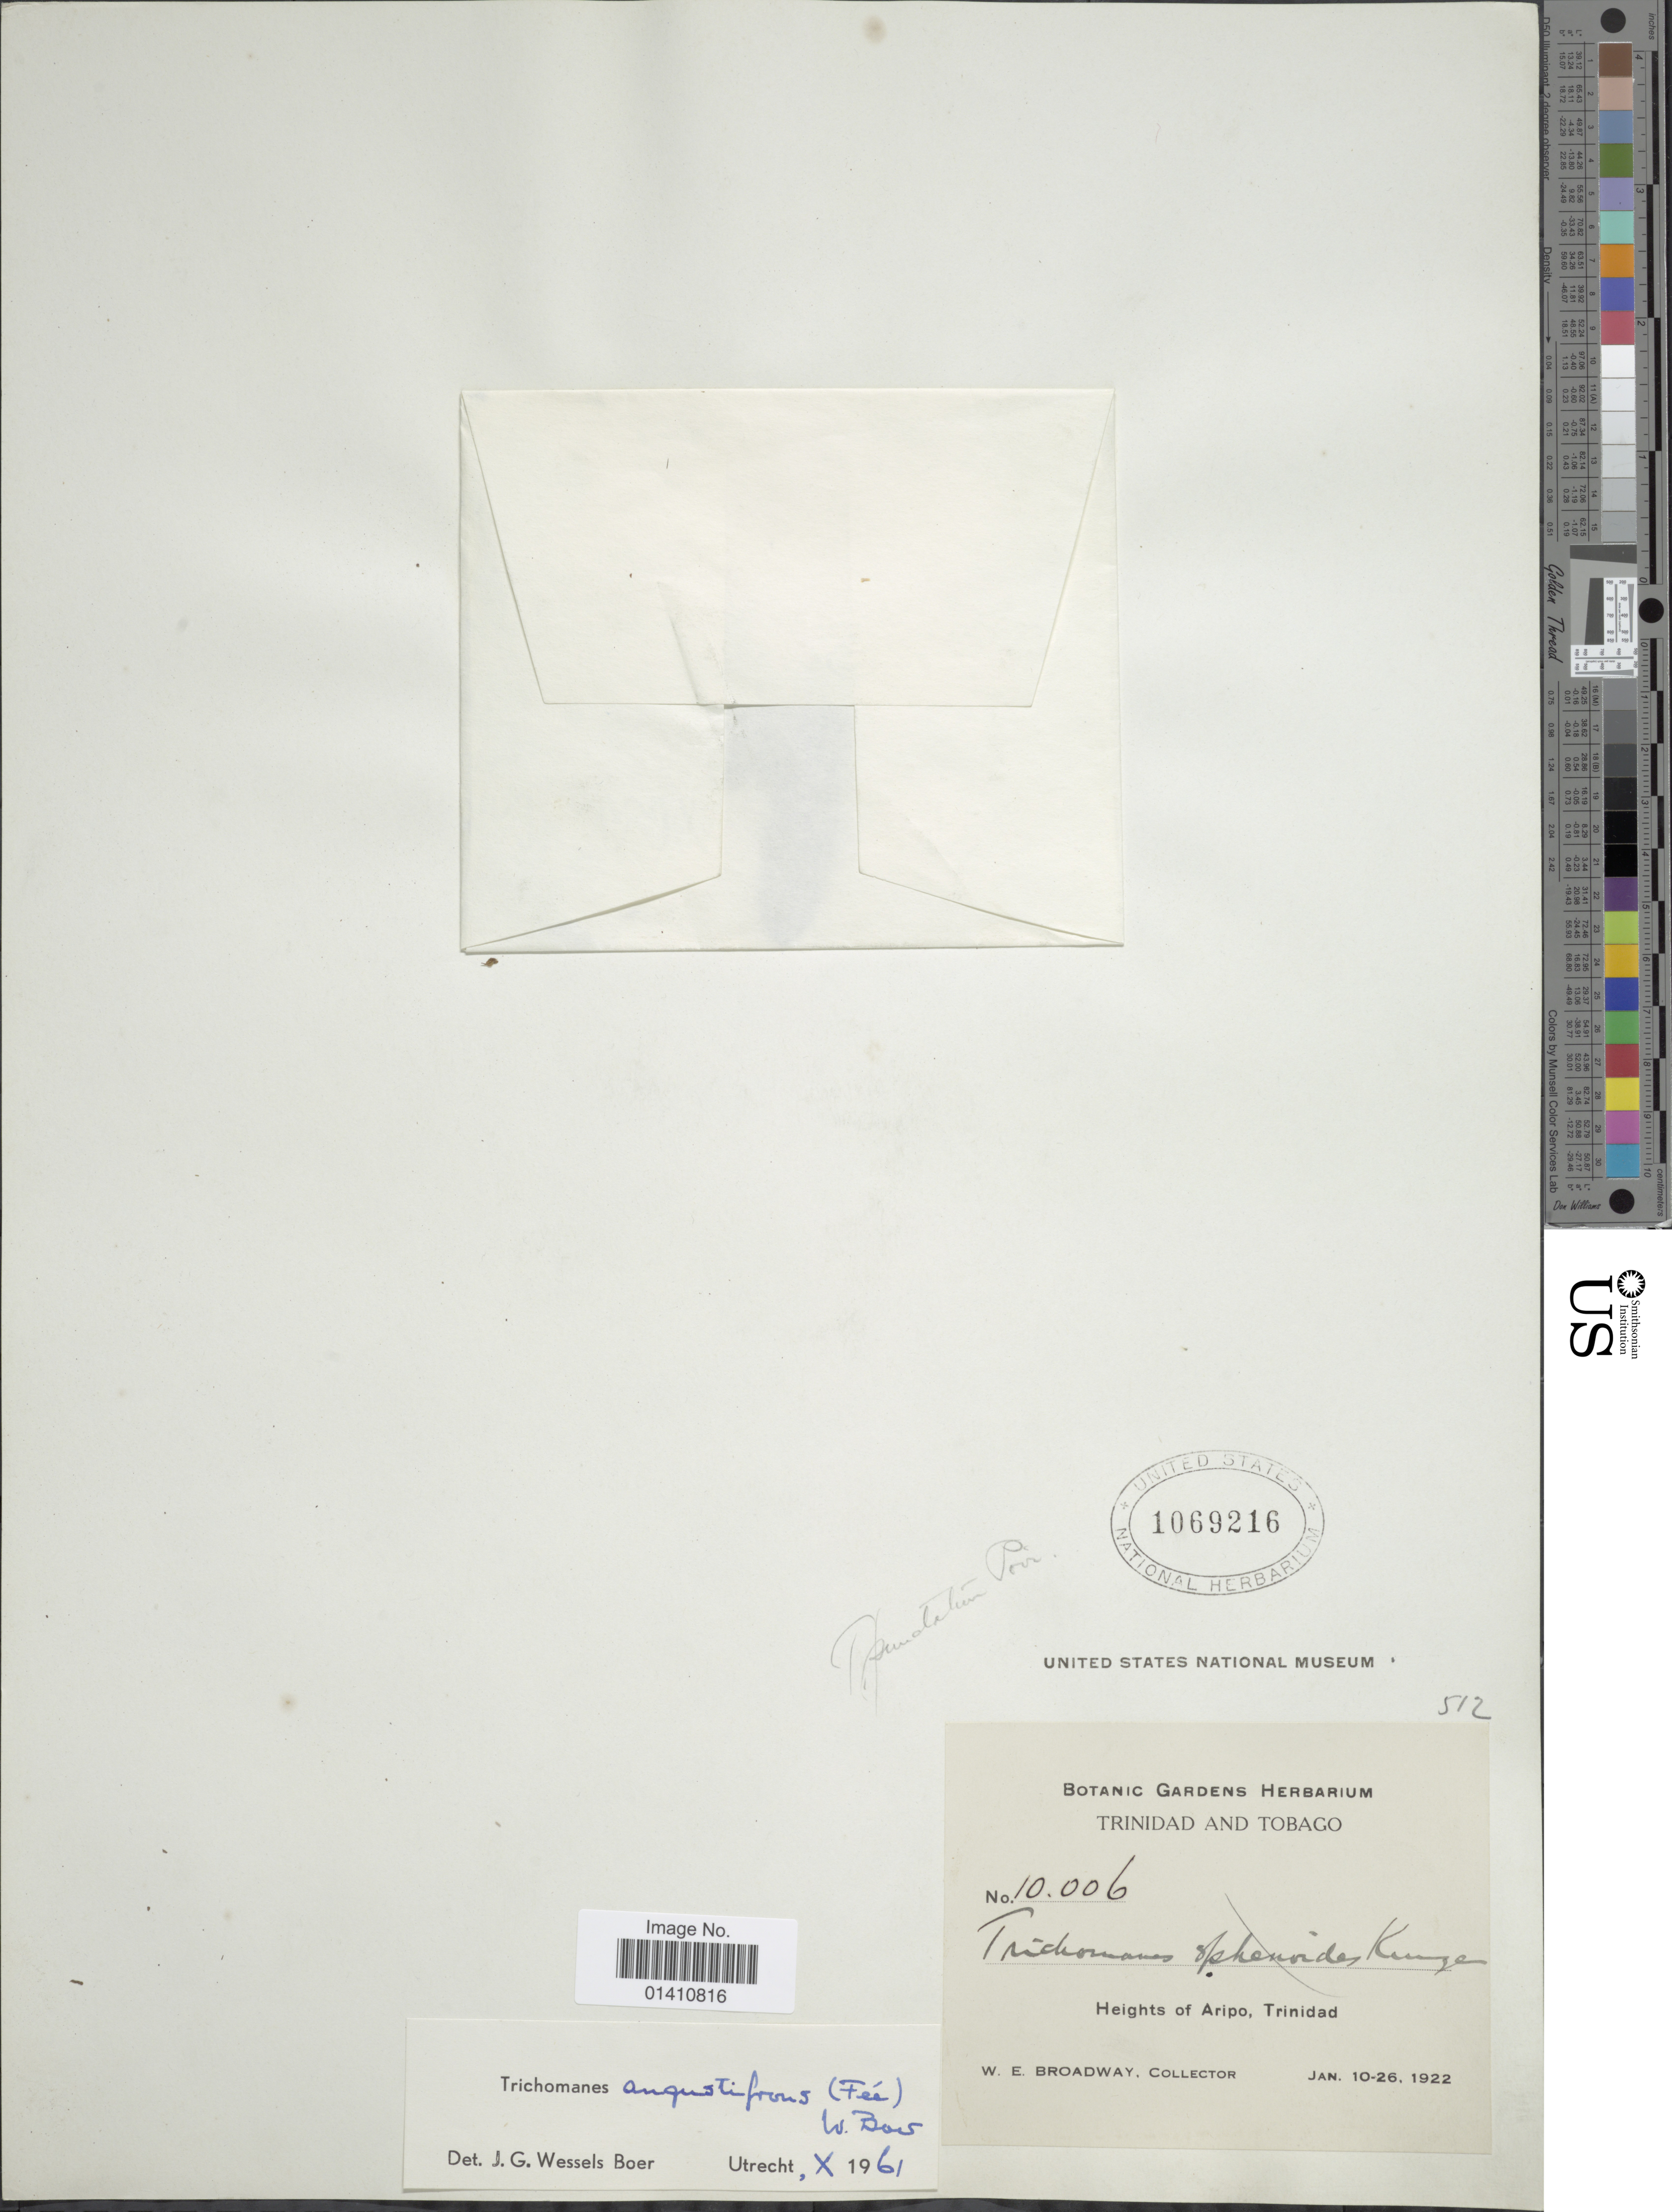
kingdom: Plantae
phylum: Tracheophyta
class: Polypodiopsida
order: Hymenophyllales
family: Hymenophyllaceae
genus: Didymoglossum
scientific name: Didymoglossum angustifrons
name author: Fée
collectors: W. E. Broadway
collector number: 10006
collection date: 1922-01-10/1922-01-26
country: Trinidad and Tobago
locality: Heights of Aripo, Trinidad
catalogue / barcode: US 1069216